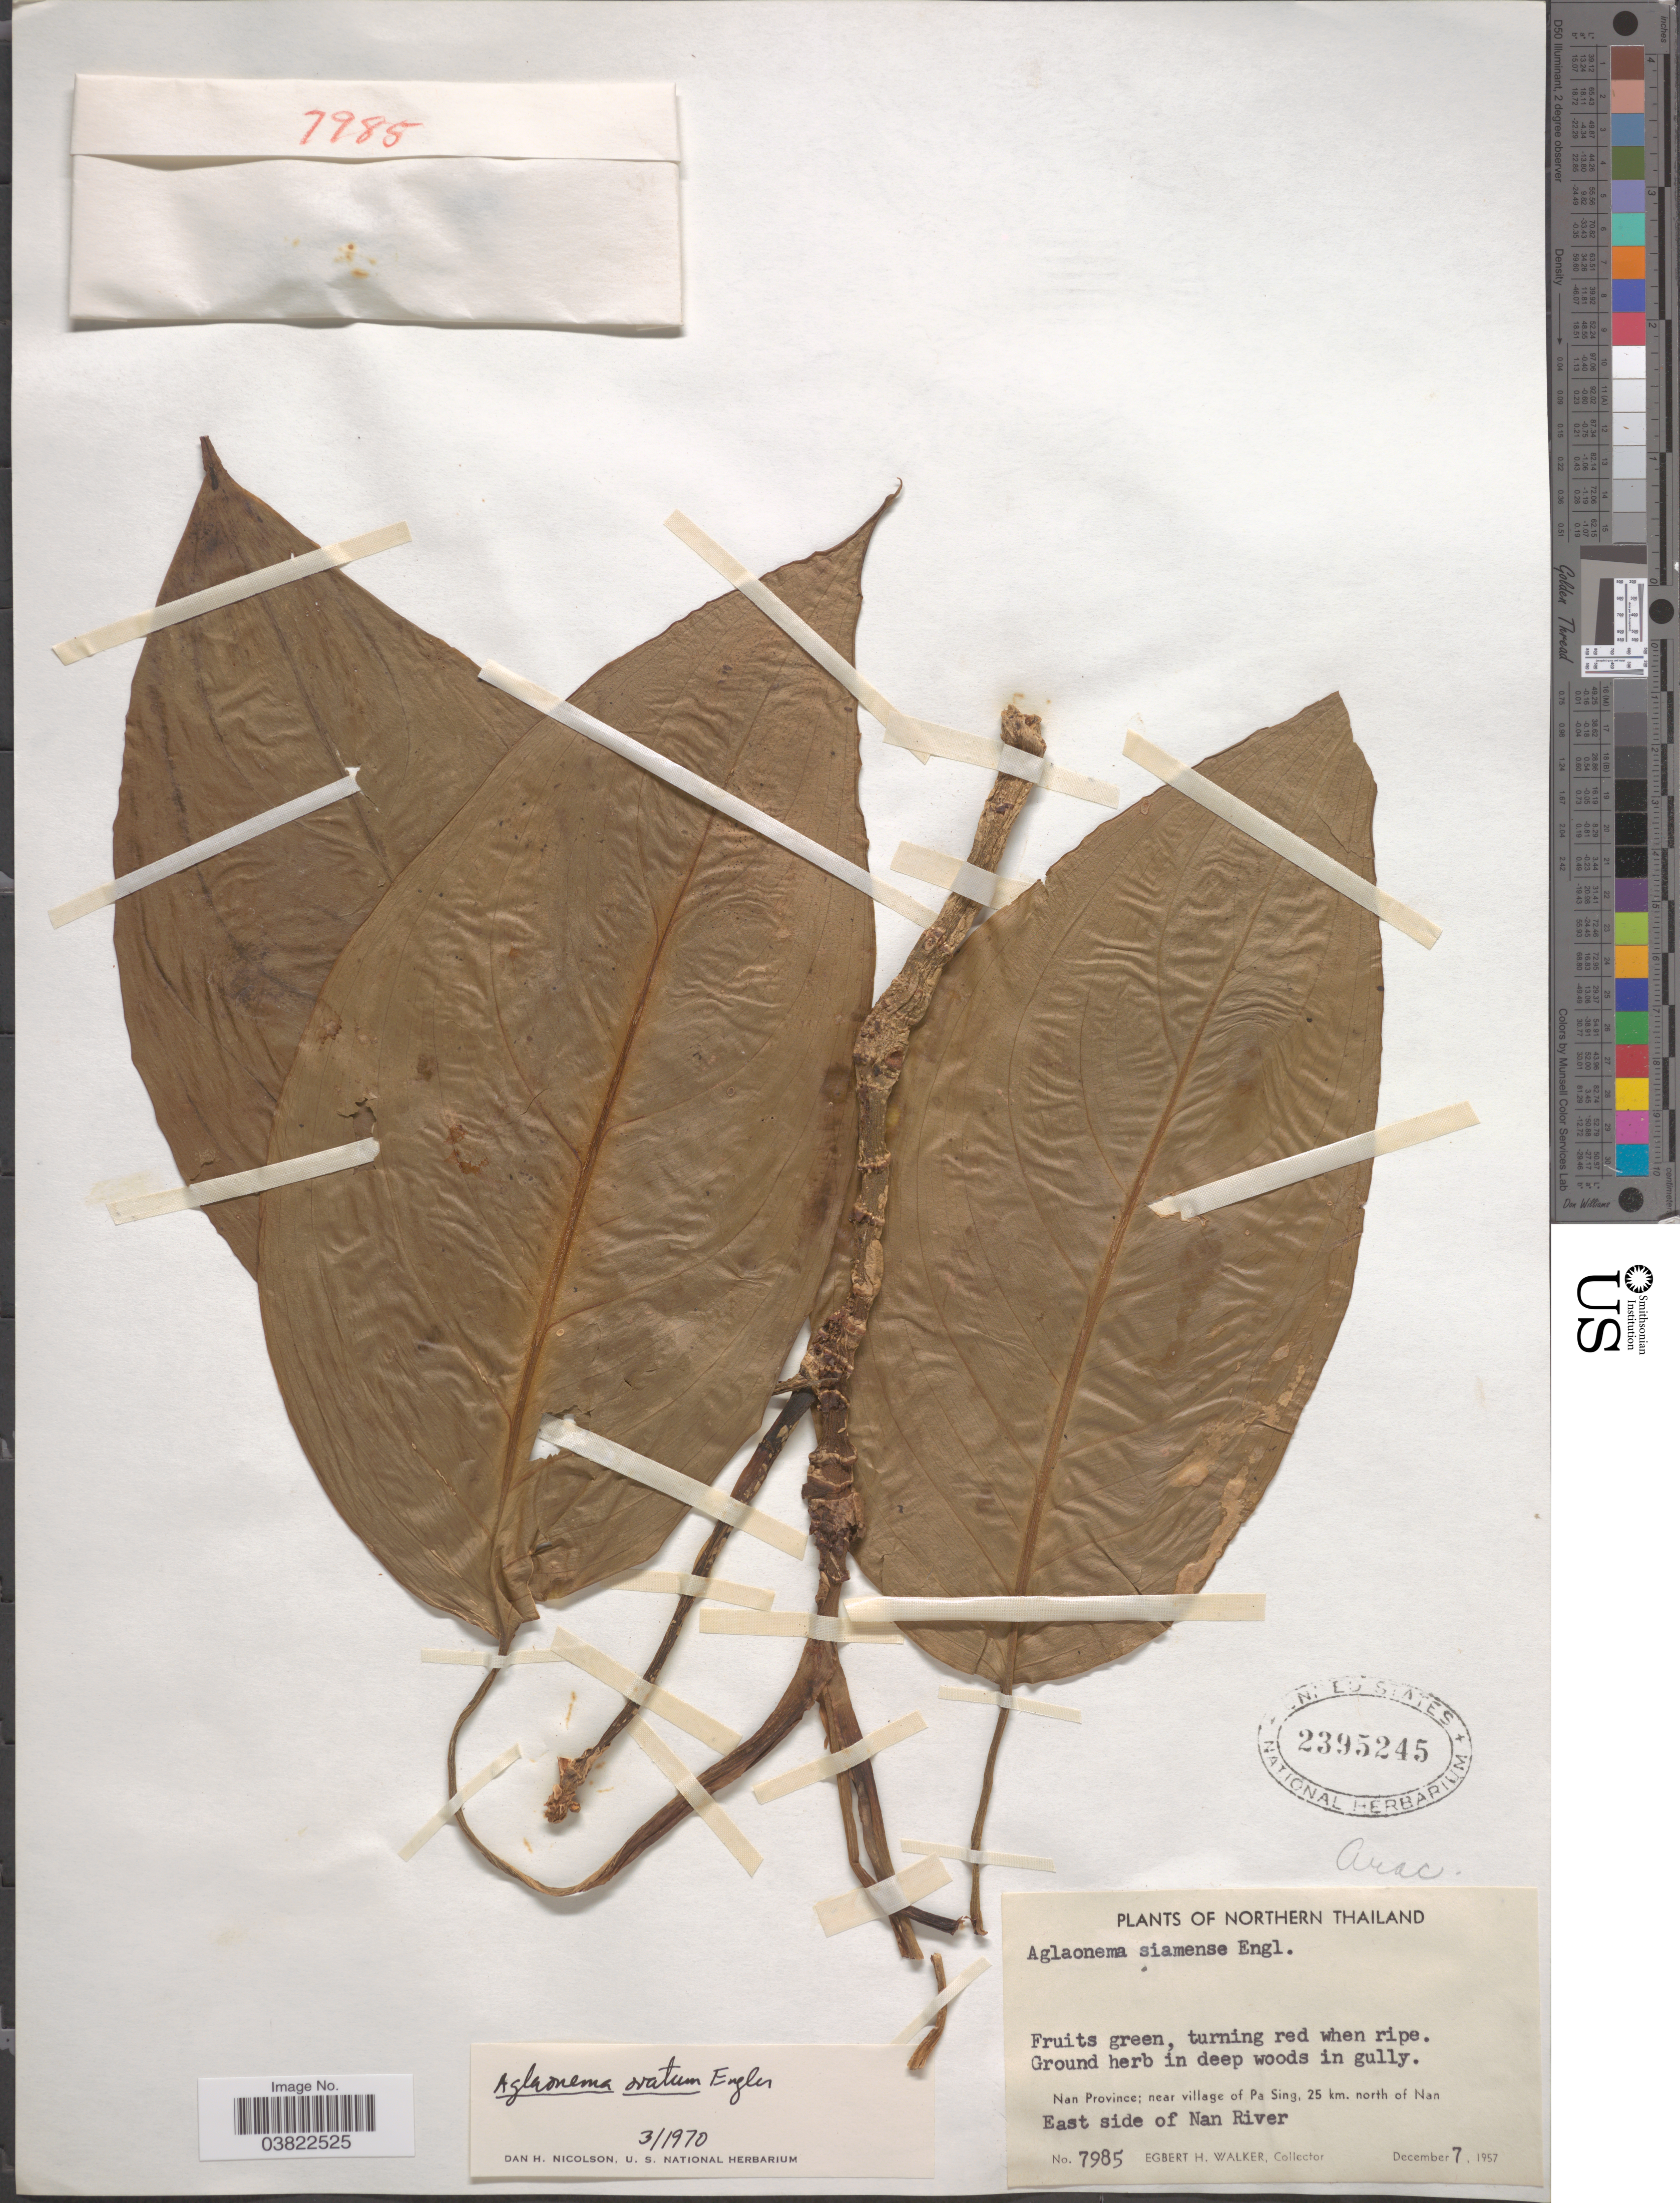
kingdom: Plantae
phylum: Tracheophyta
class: Liliopsida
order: Alismatales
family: Araceae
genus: Aglaonema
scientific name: Aglaonema ovatum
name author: Engl.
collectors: E. H. Walker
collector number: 7985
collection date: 1957-12-07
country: Thailand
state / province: Nan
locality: Northern Thailand. Near village of Pa Sing, 25 km. north of Nan. East side of Nan River.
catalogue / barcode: US 2395245